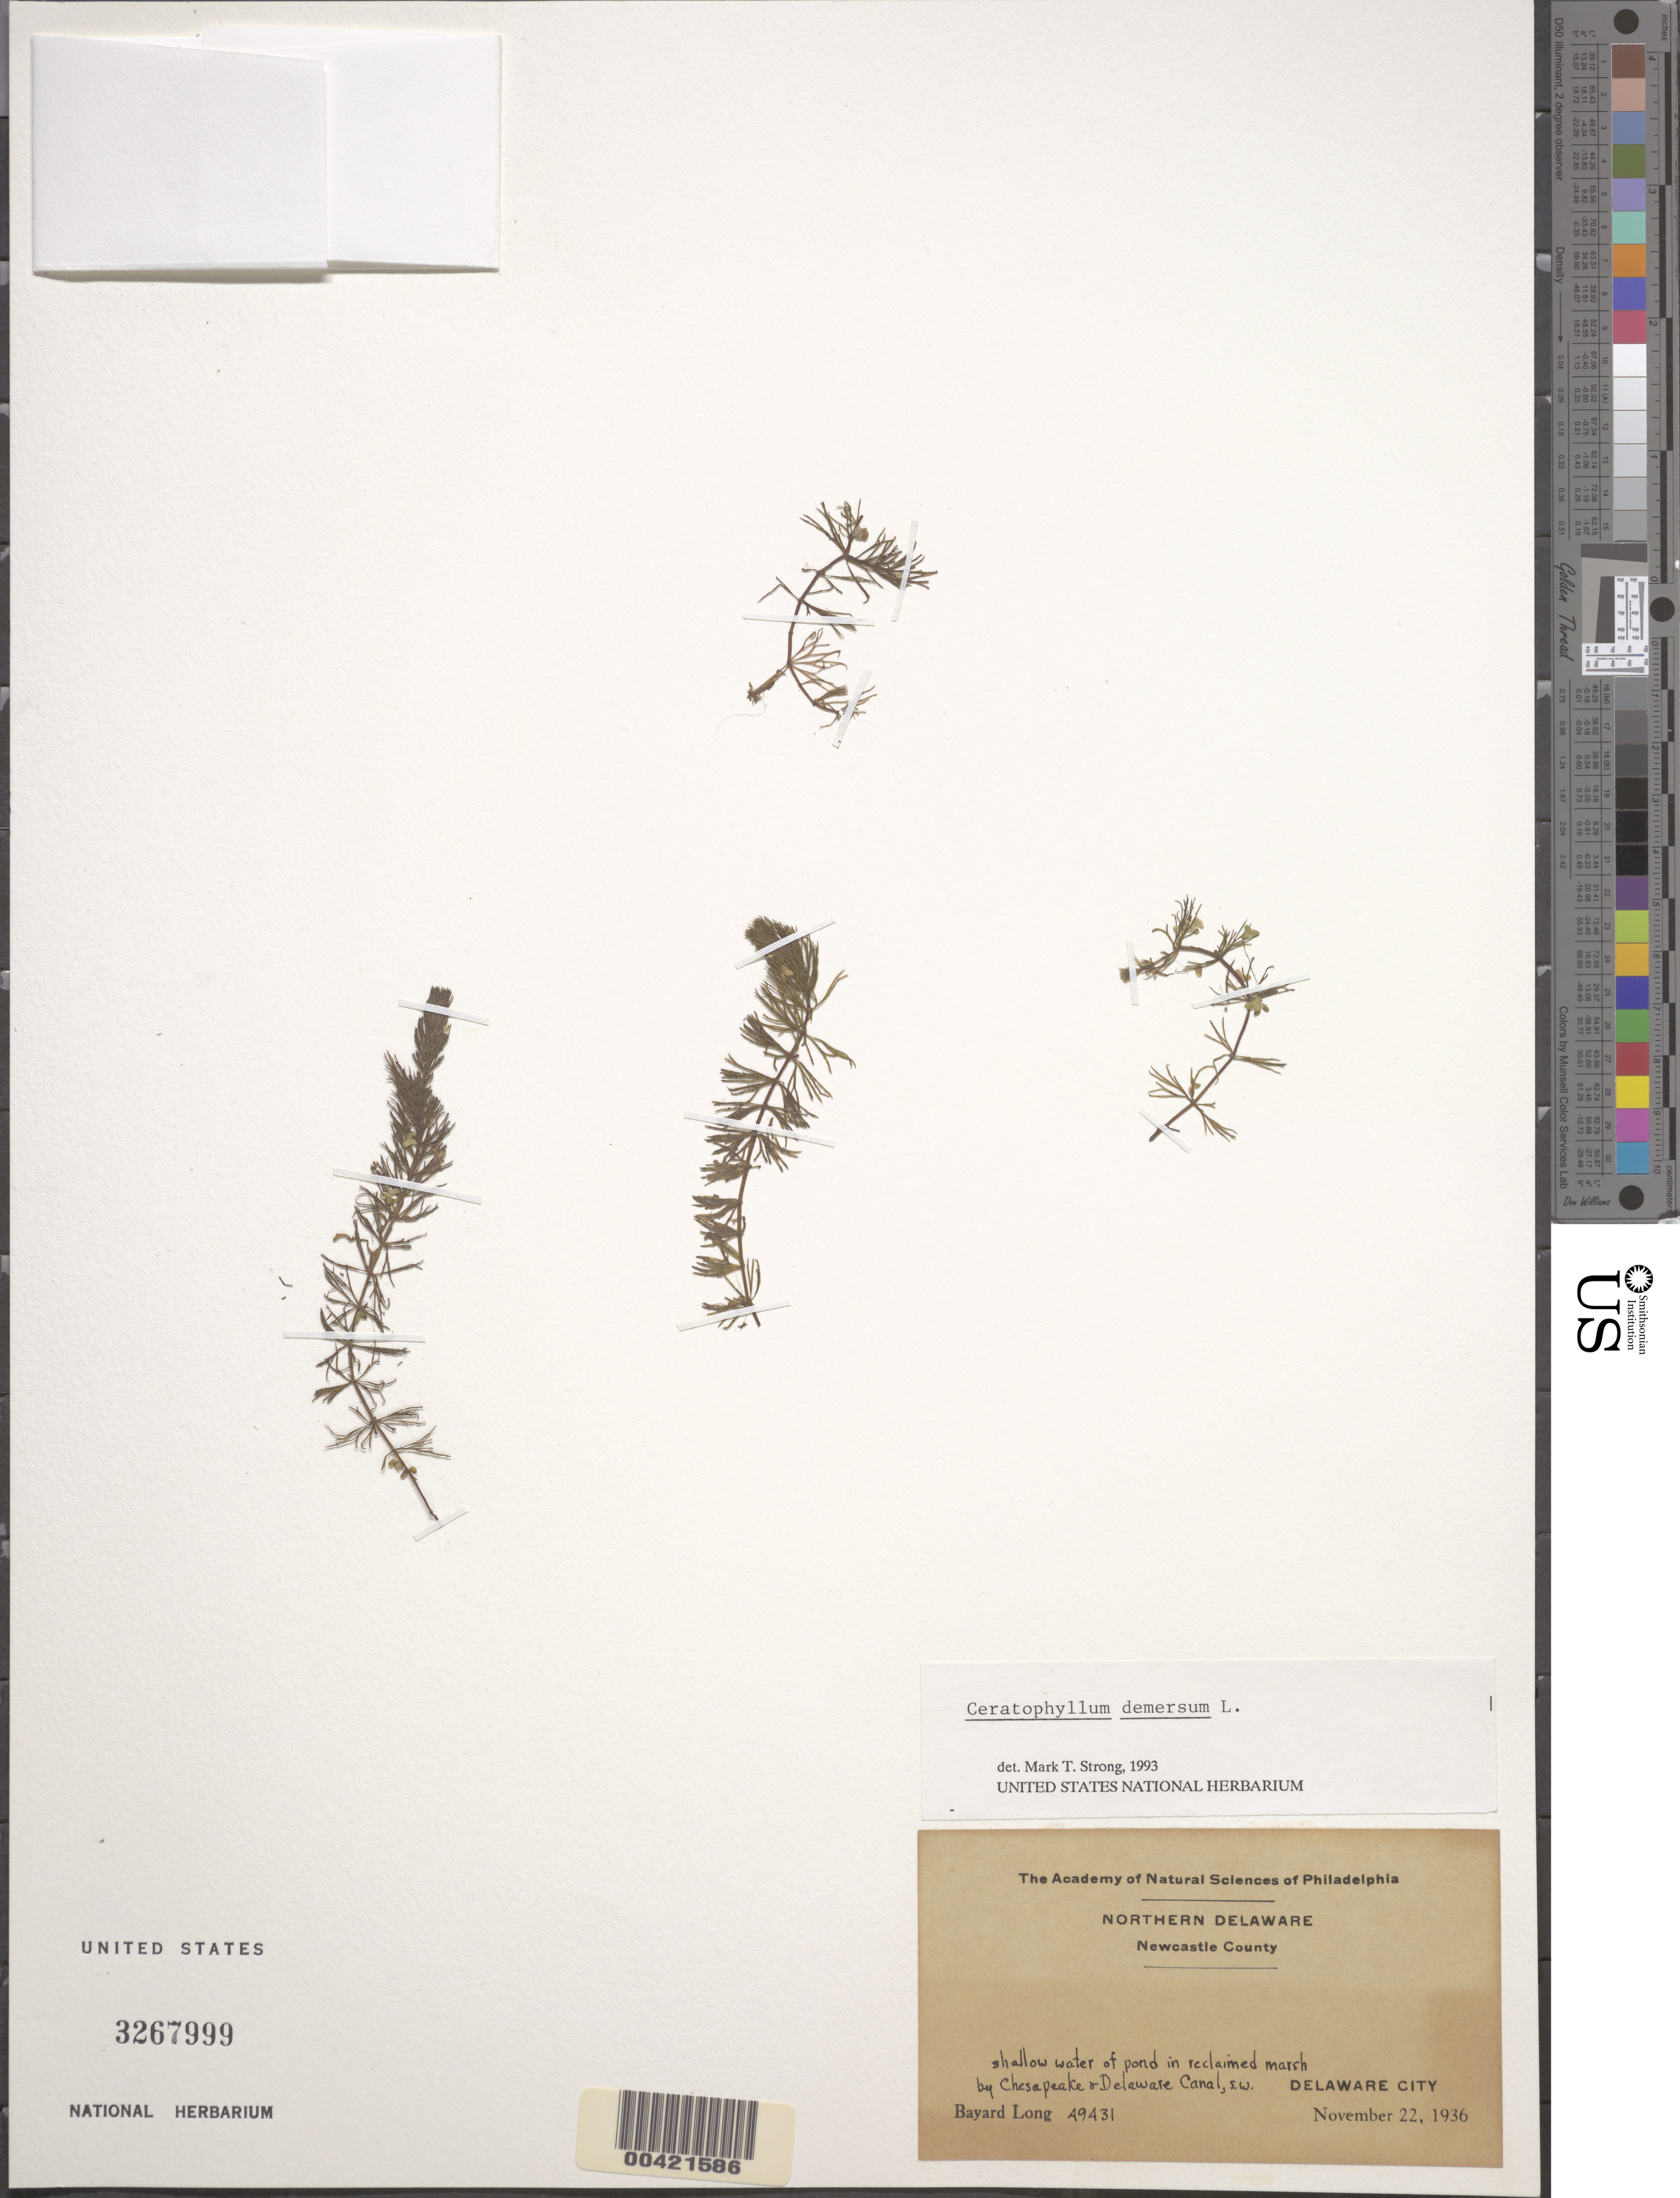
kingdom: Plantae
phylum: Tracheophyta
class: Magnoliopsida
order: Ceratophyllales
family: Ceratophyllaceae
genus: Ceratophyllum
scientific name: Ceratophyllum demersum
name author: L.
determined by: Strong, M. T., (US), Smithsonian Institution - National Museum of Natural History (UNITED STATES)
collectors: B. Long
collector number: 49431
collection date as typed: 22 Nov 1936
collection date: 1936-11-22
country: United States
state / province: Delaware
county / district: New Castle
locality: By Chesapeake and Delaware Canal, SW; Delaware City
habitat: Shallow water of pond in reclaimed marsh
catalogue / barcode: US 3267999